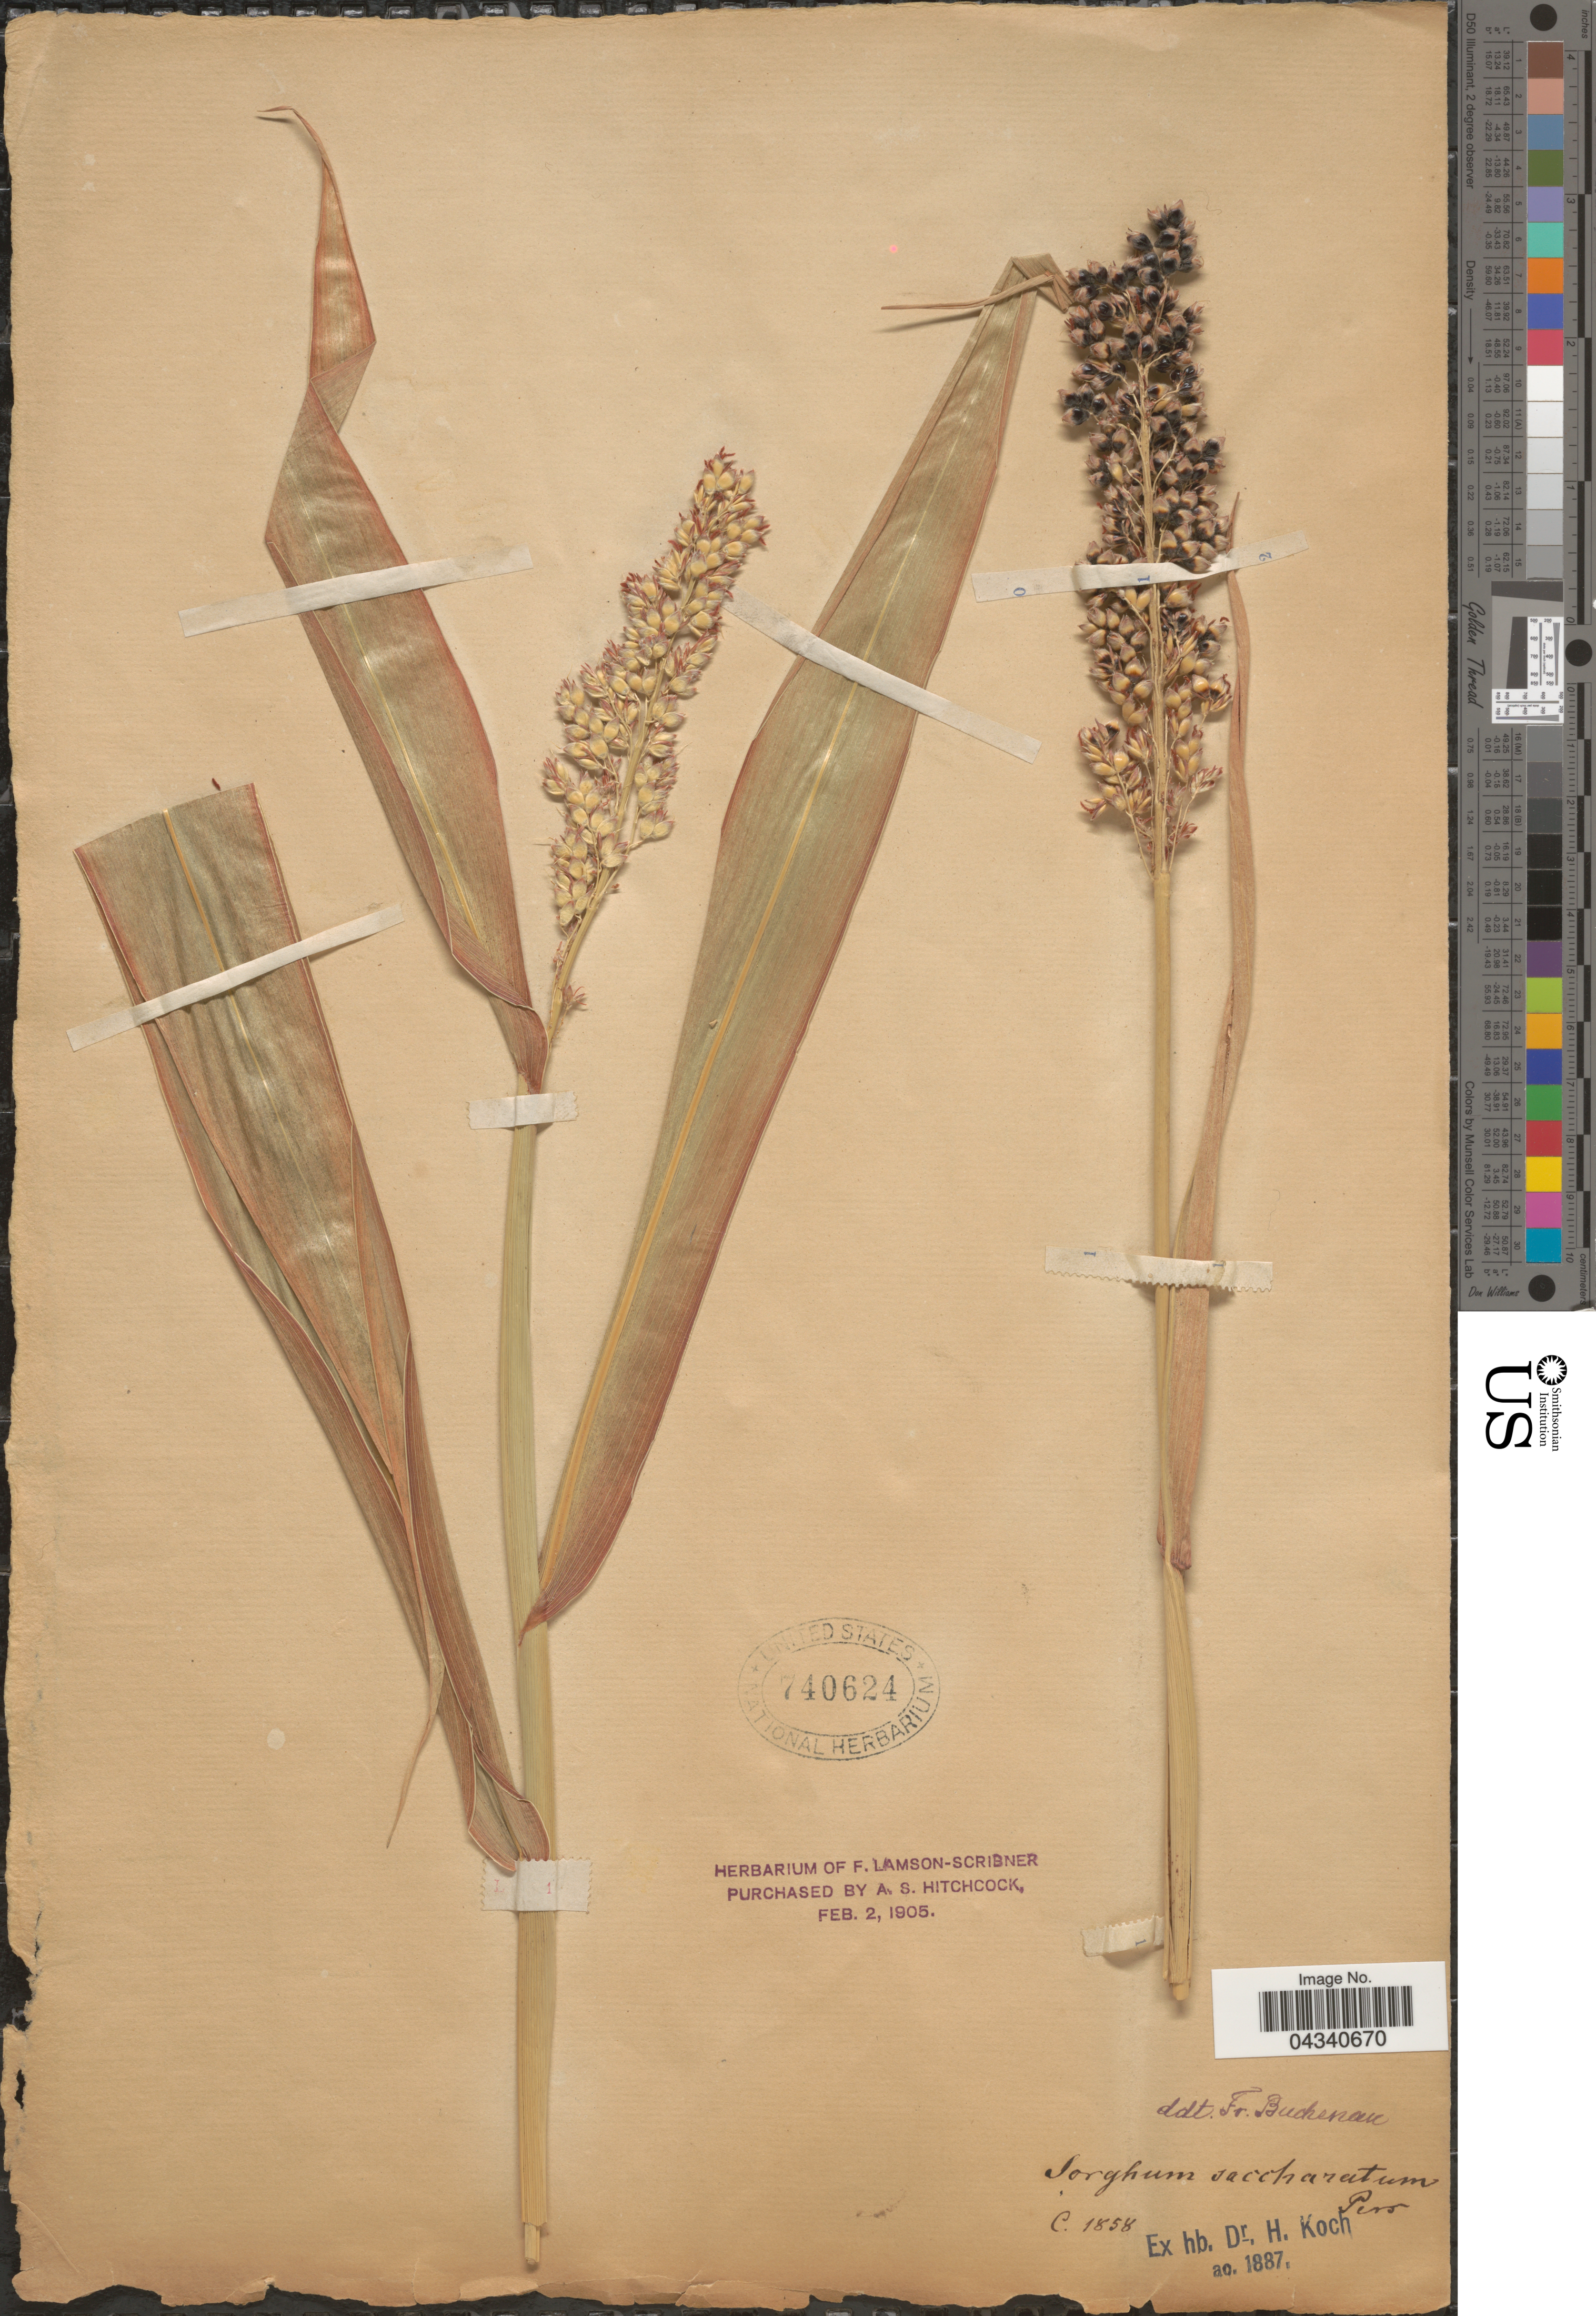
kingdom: Plantae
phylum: Tracheophyta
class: Liliopsida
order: Poales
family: Poaceae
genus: Sorghum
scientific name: Sorghum sp.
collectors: Ex herb. H. Koch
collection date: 1858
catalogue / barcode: US 740624